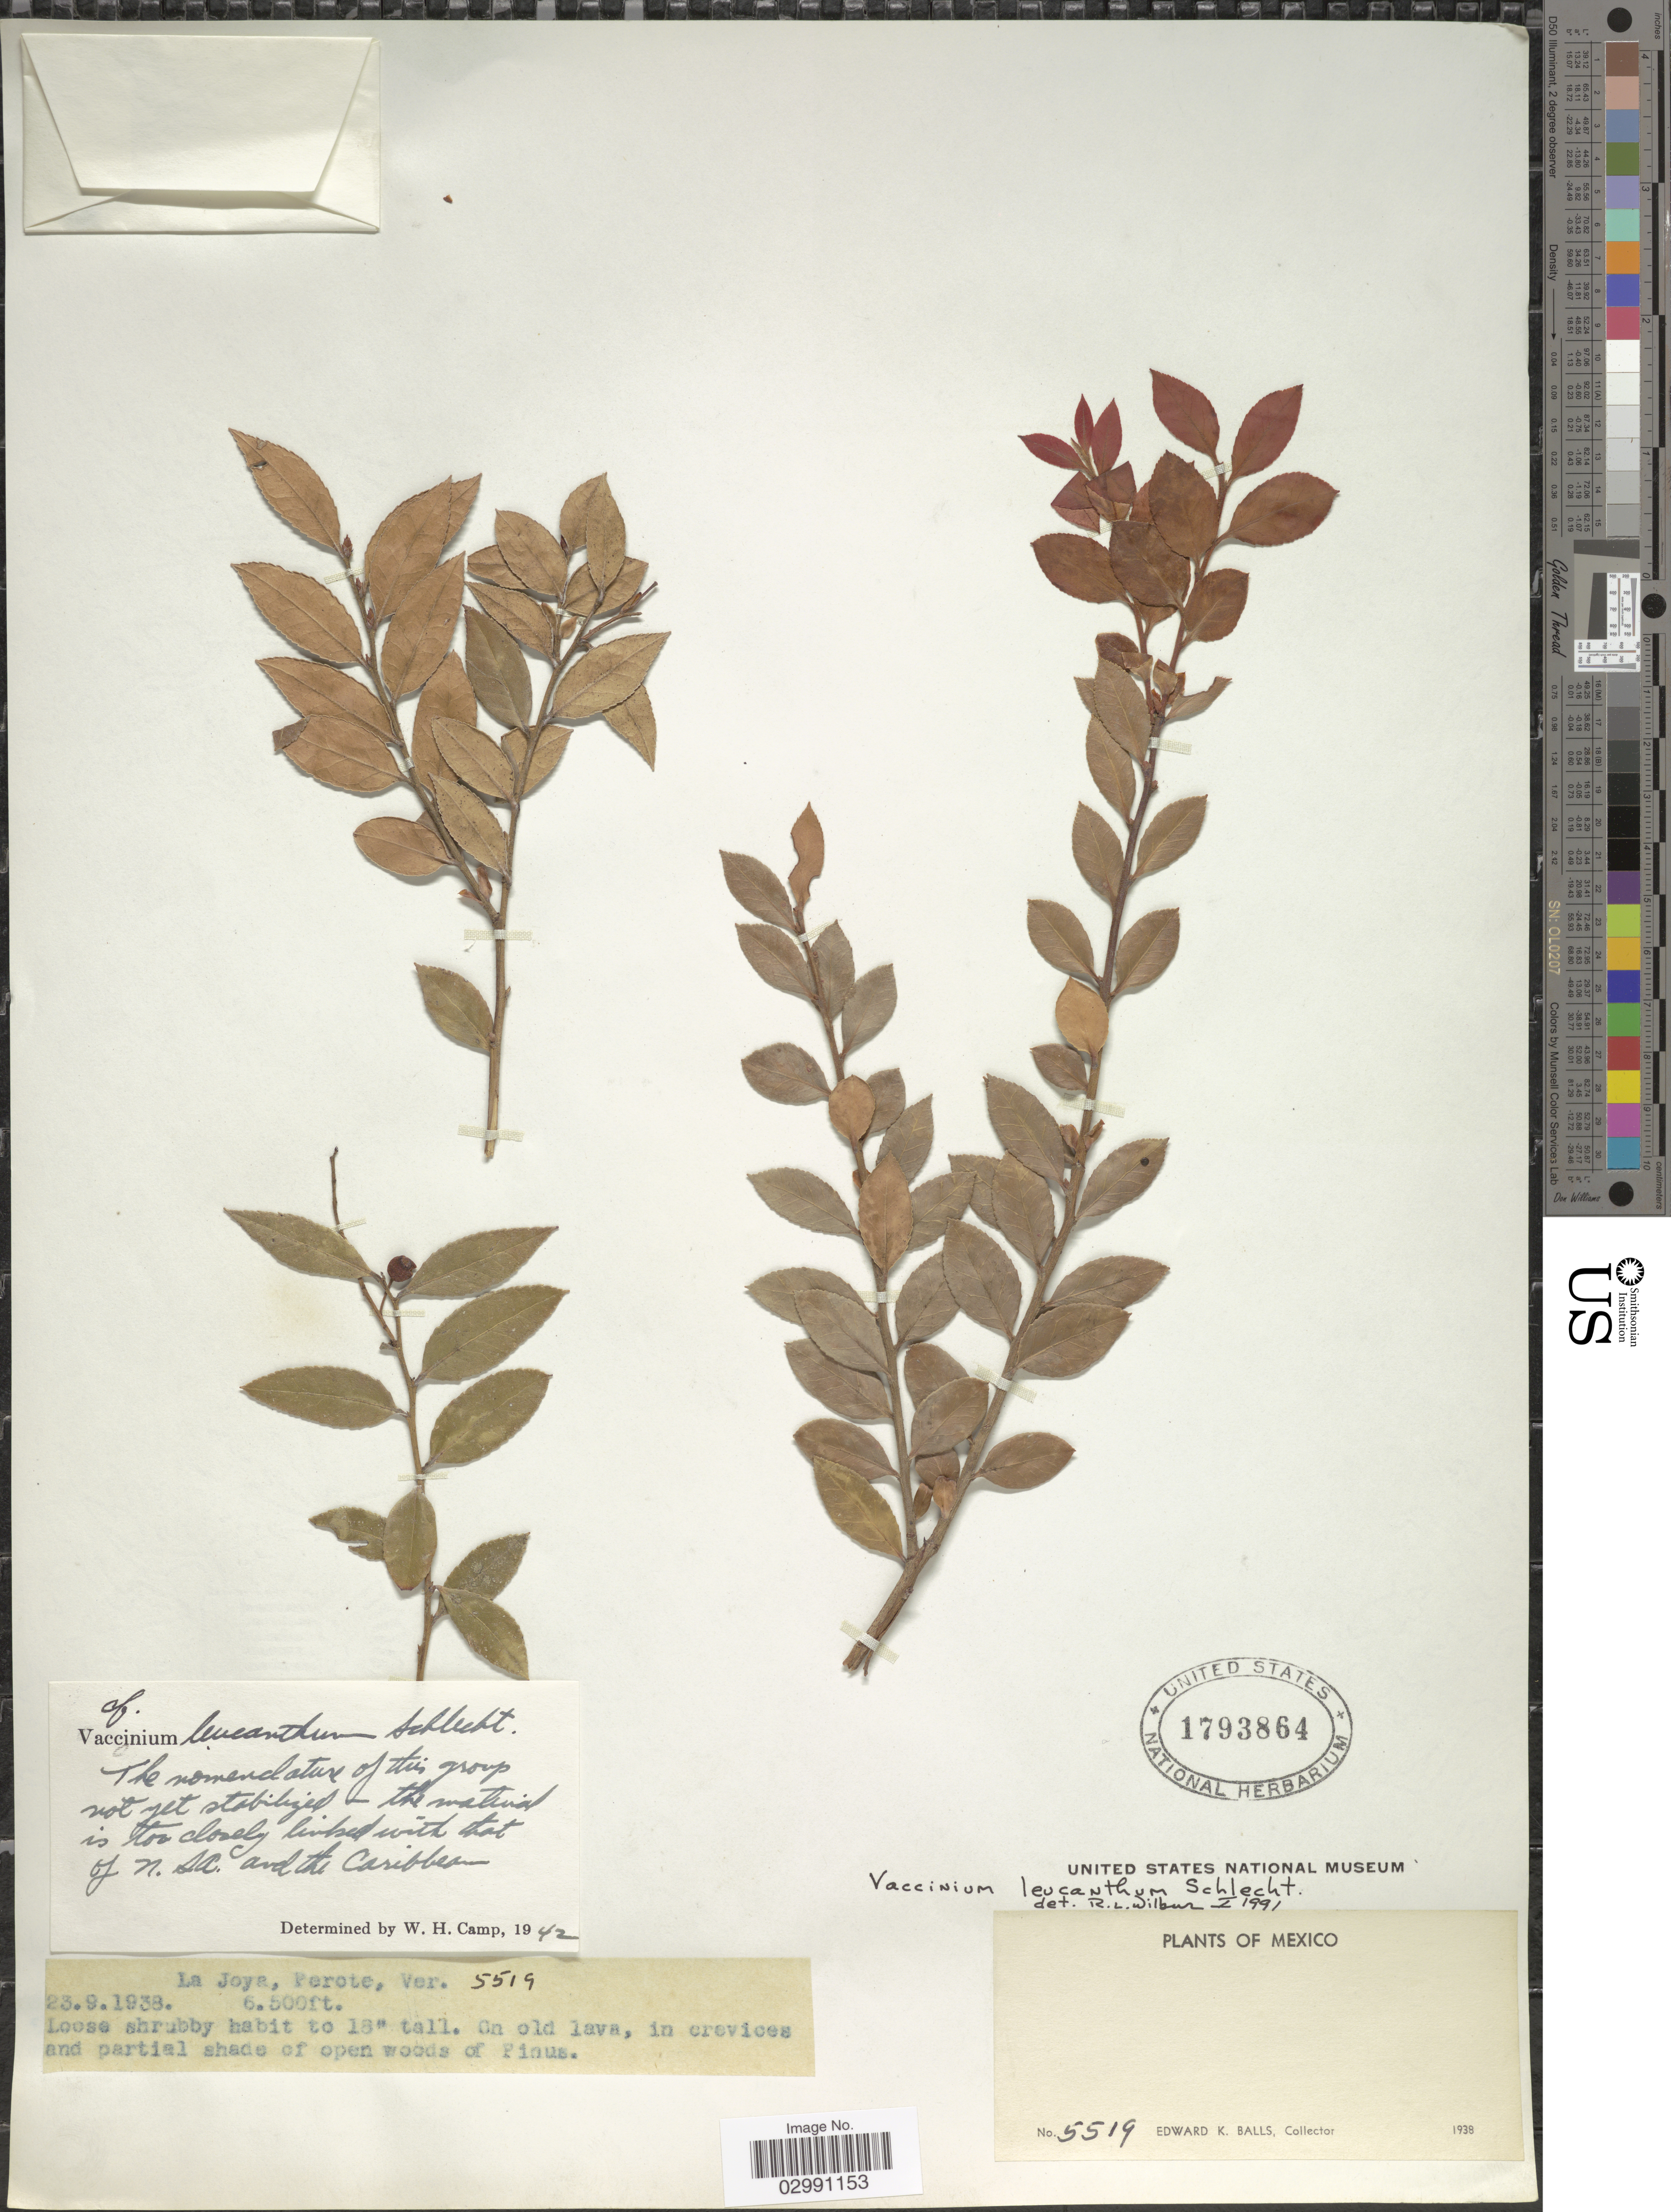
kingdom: Plantae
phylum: Tracheophyta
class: Magnoliopsida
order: Ericales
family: Ericaceae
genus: Vaccinium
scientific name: Vaccinium leucanthum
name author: Schltdl.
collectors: E. K. Balls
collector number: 5519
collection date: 1938-09-23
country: Mexico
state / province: Veracruz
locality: La Joya, Perote, Ver.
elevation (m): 1981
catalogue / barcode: US 1793864